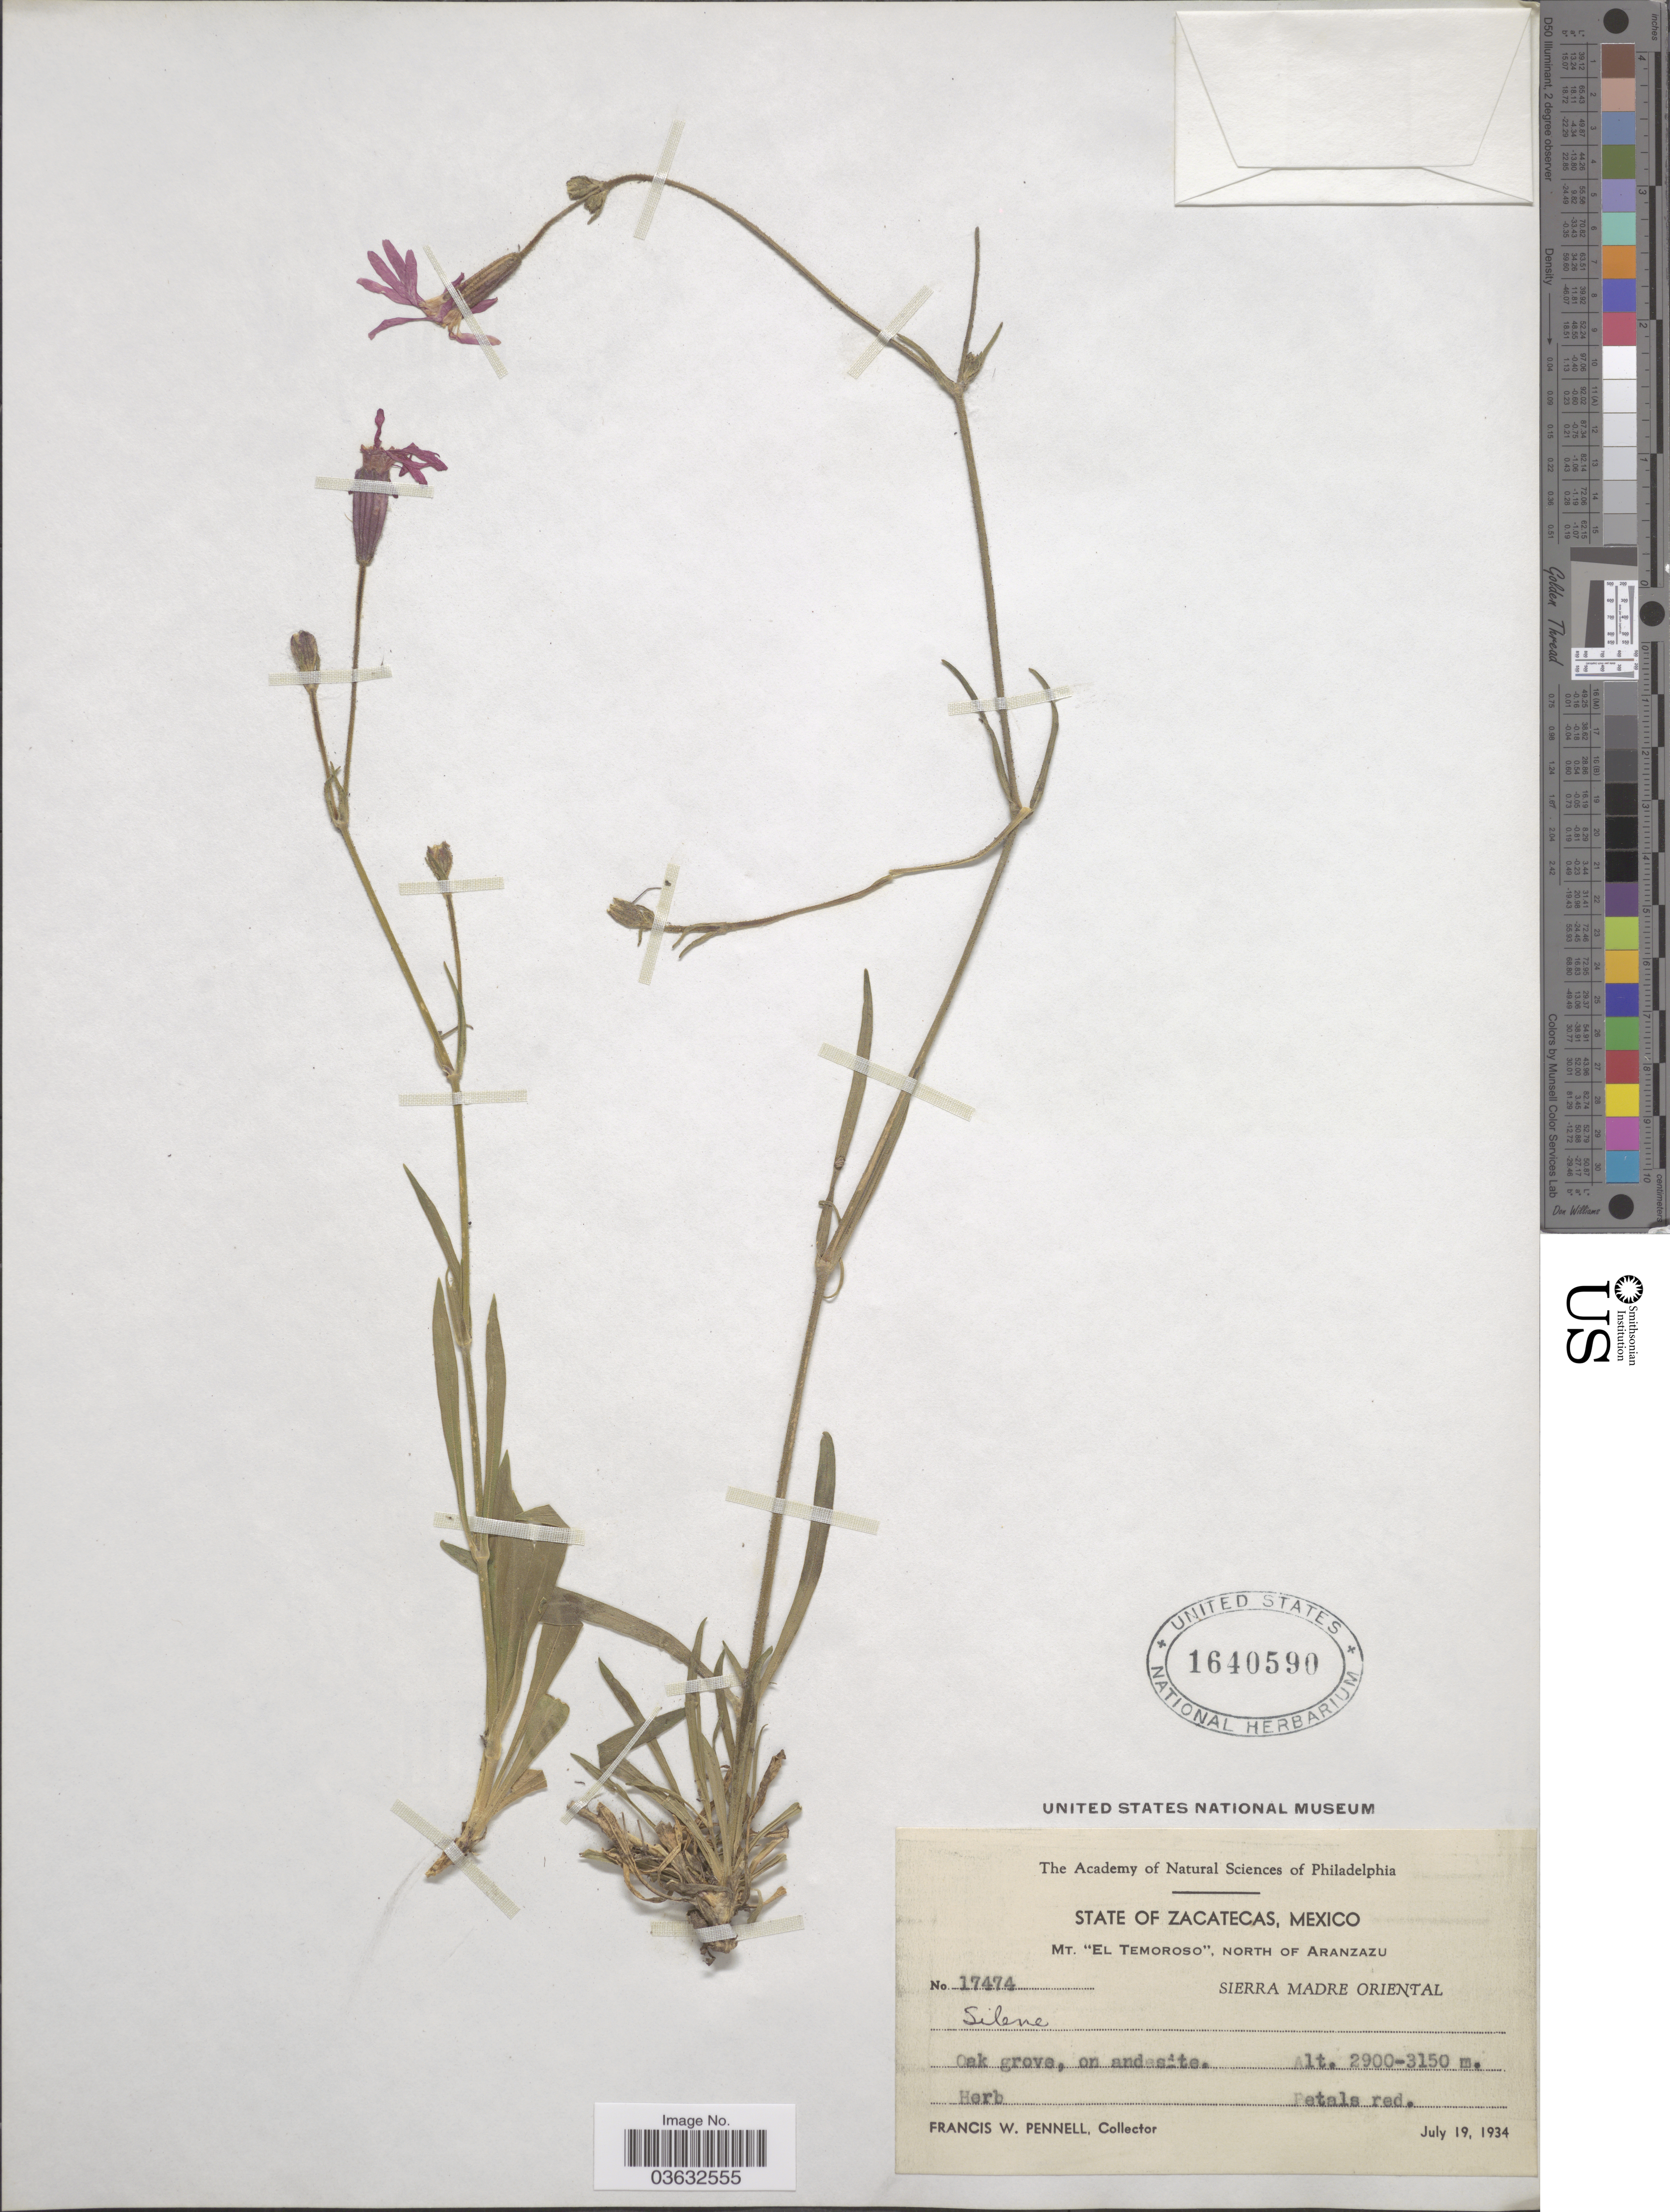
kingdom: Plantae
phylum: Tracheophyta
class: Magnoliopsida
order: Caryophyllales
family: Caryophyllaceae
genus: Silene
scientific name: Silene sp.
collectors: F. W. Pennell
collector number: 17474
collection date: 1934-07-19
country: Mexico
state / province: Zacatecas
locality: Mt. "El Temoroso", North of Aranzazu. Sierra Madre Oriental.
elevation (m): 2900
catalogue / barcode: US 1640590